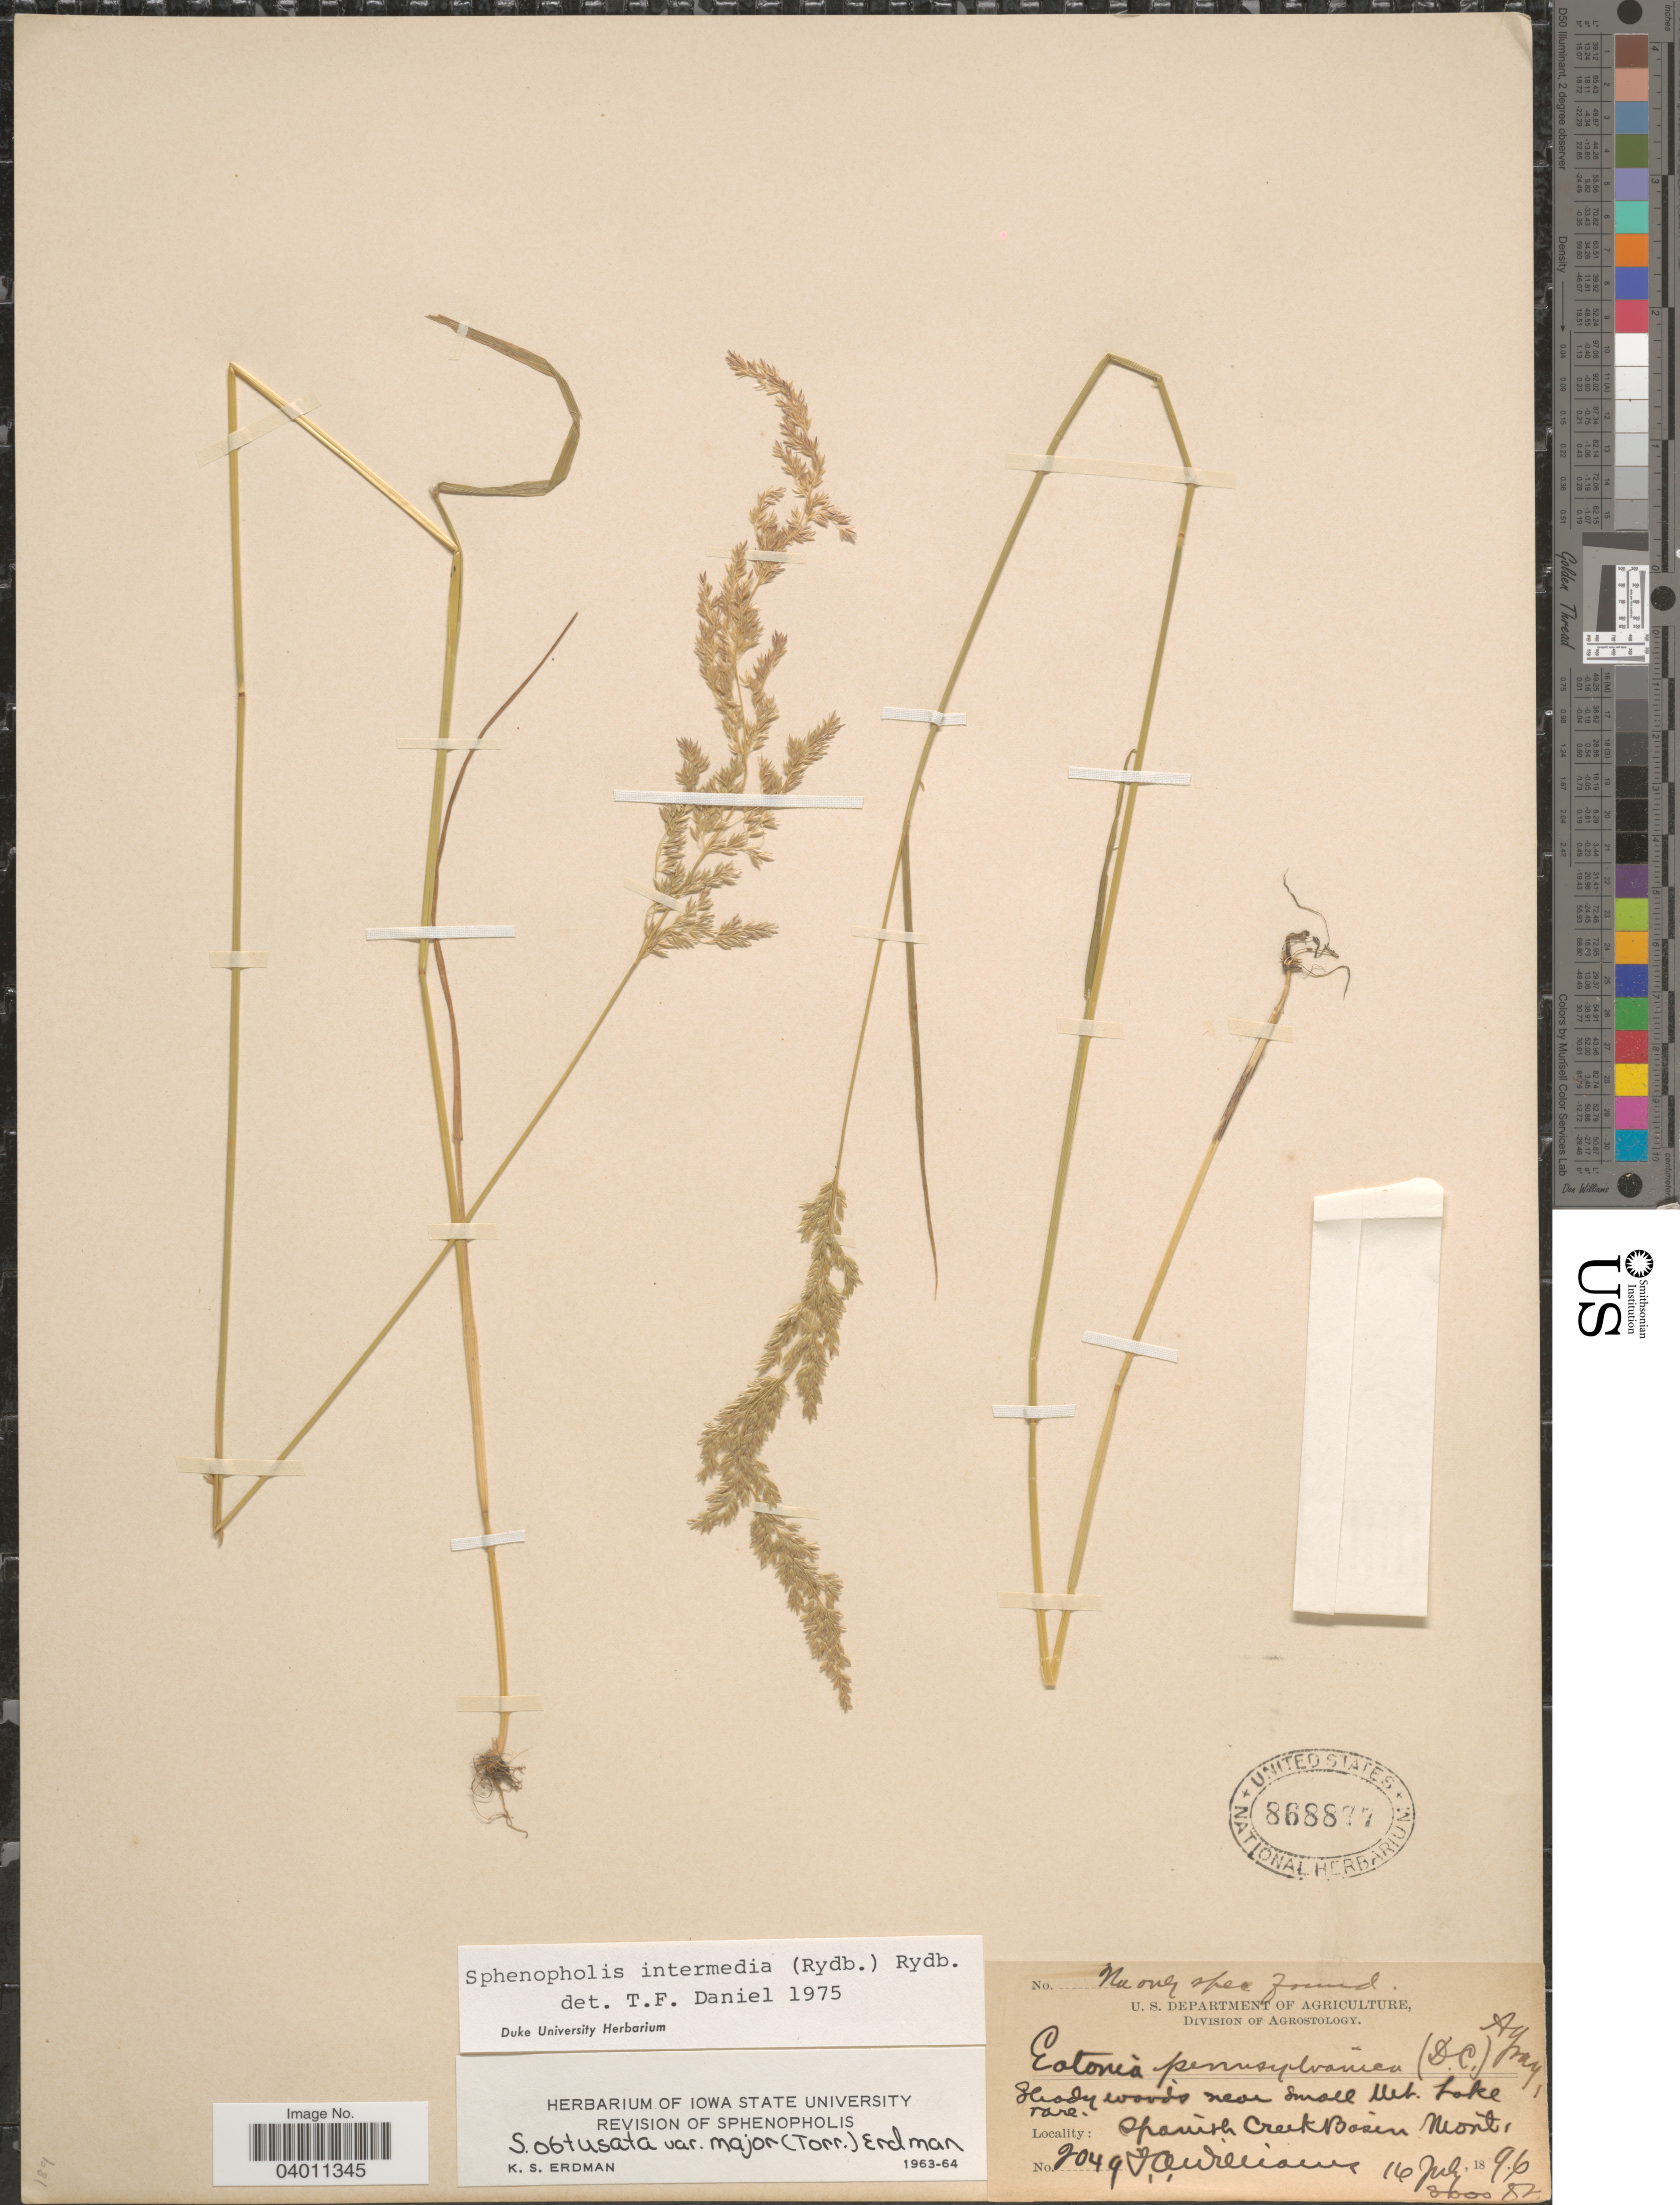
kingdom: Plantae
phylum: Tracheophyta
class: Liliopsida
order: Poales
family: Poaceae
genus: Sphenopholis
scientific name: Sphenopholis intermedia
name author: (Rydb.) Rydb.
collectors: T. A. Williams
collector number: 2049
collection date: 1896-07-16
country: United States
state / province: Montana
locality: Shady woods near Small Mt. Lake. Spanish Creek Basin.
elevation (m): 2621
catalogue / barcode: US 86877